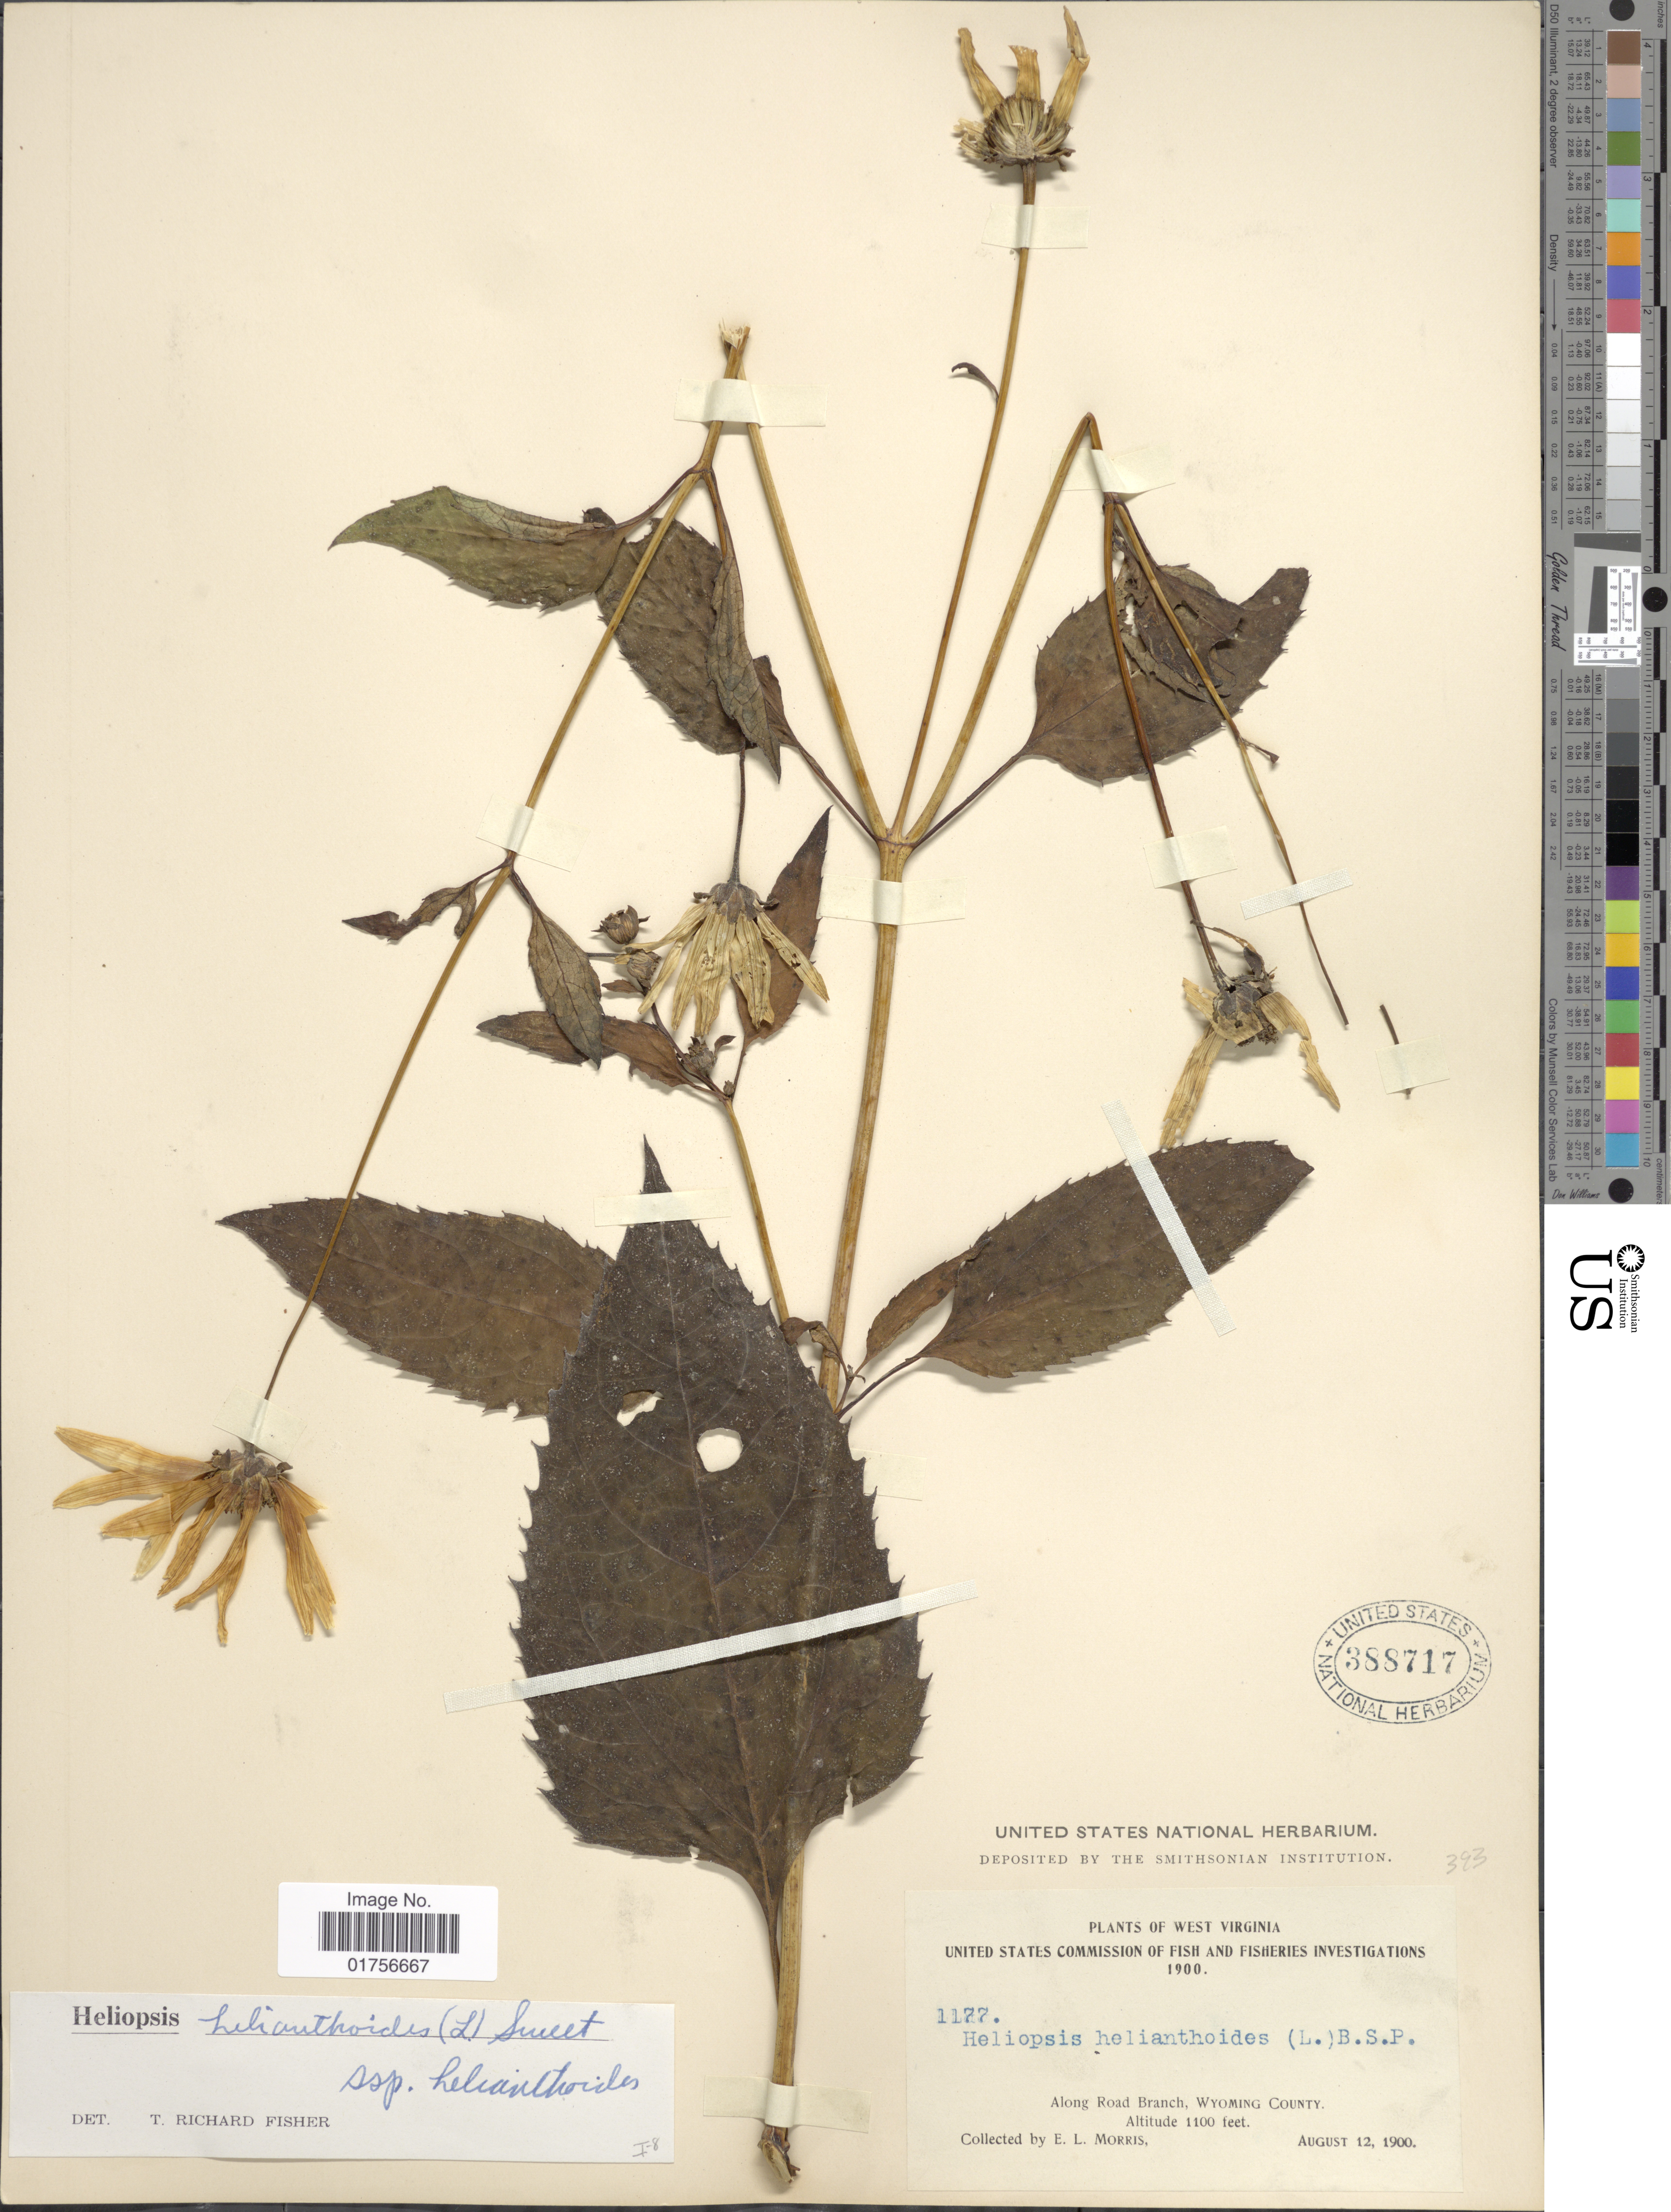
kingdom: Plantae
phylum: Tracheophyta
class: Magnoliopsida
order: Asterales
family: Asteraceae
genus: Heliopsis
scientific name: Heliopsis helianthoides subsp. helianthoides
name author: (L.) Sweet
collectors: E. Morris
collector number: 1177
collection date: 1900-08-12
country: United States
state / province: West Virginia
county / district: Wyoming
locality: Along Road Branch, Wyoming County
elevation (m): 335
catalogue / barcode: US 388717